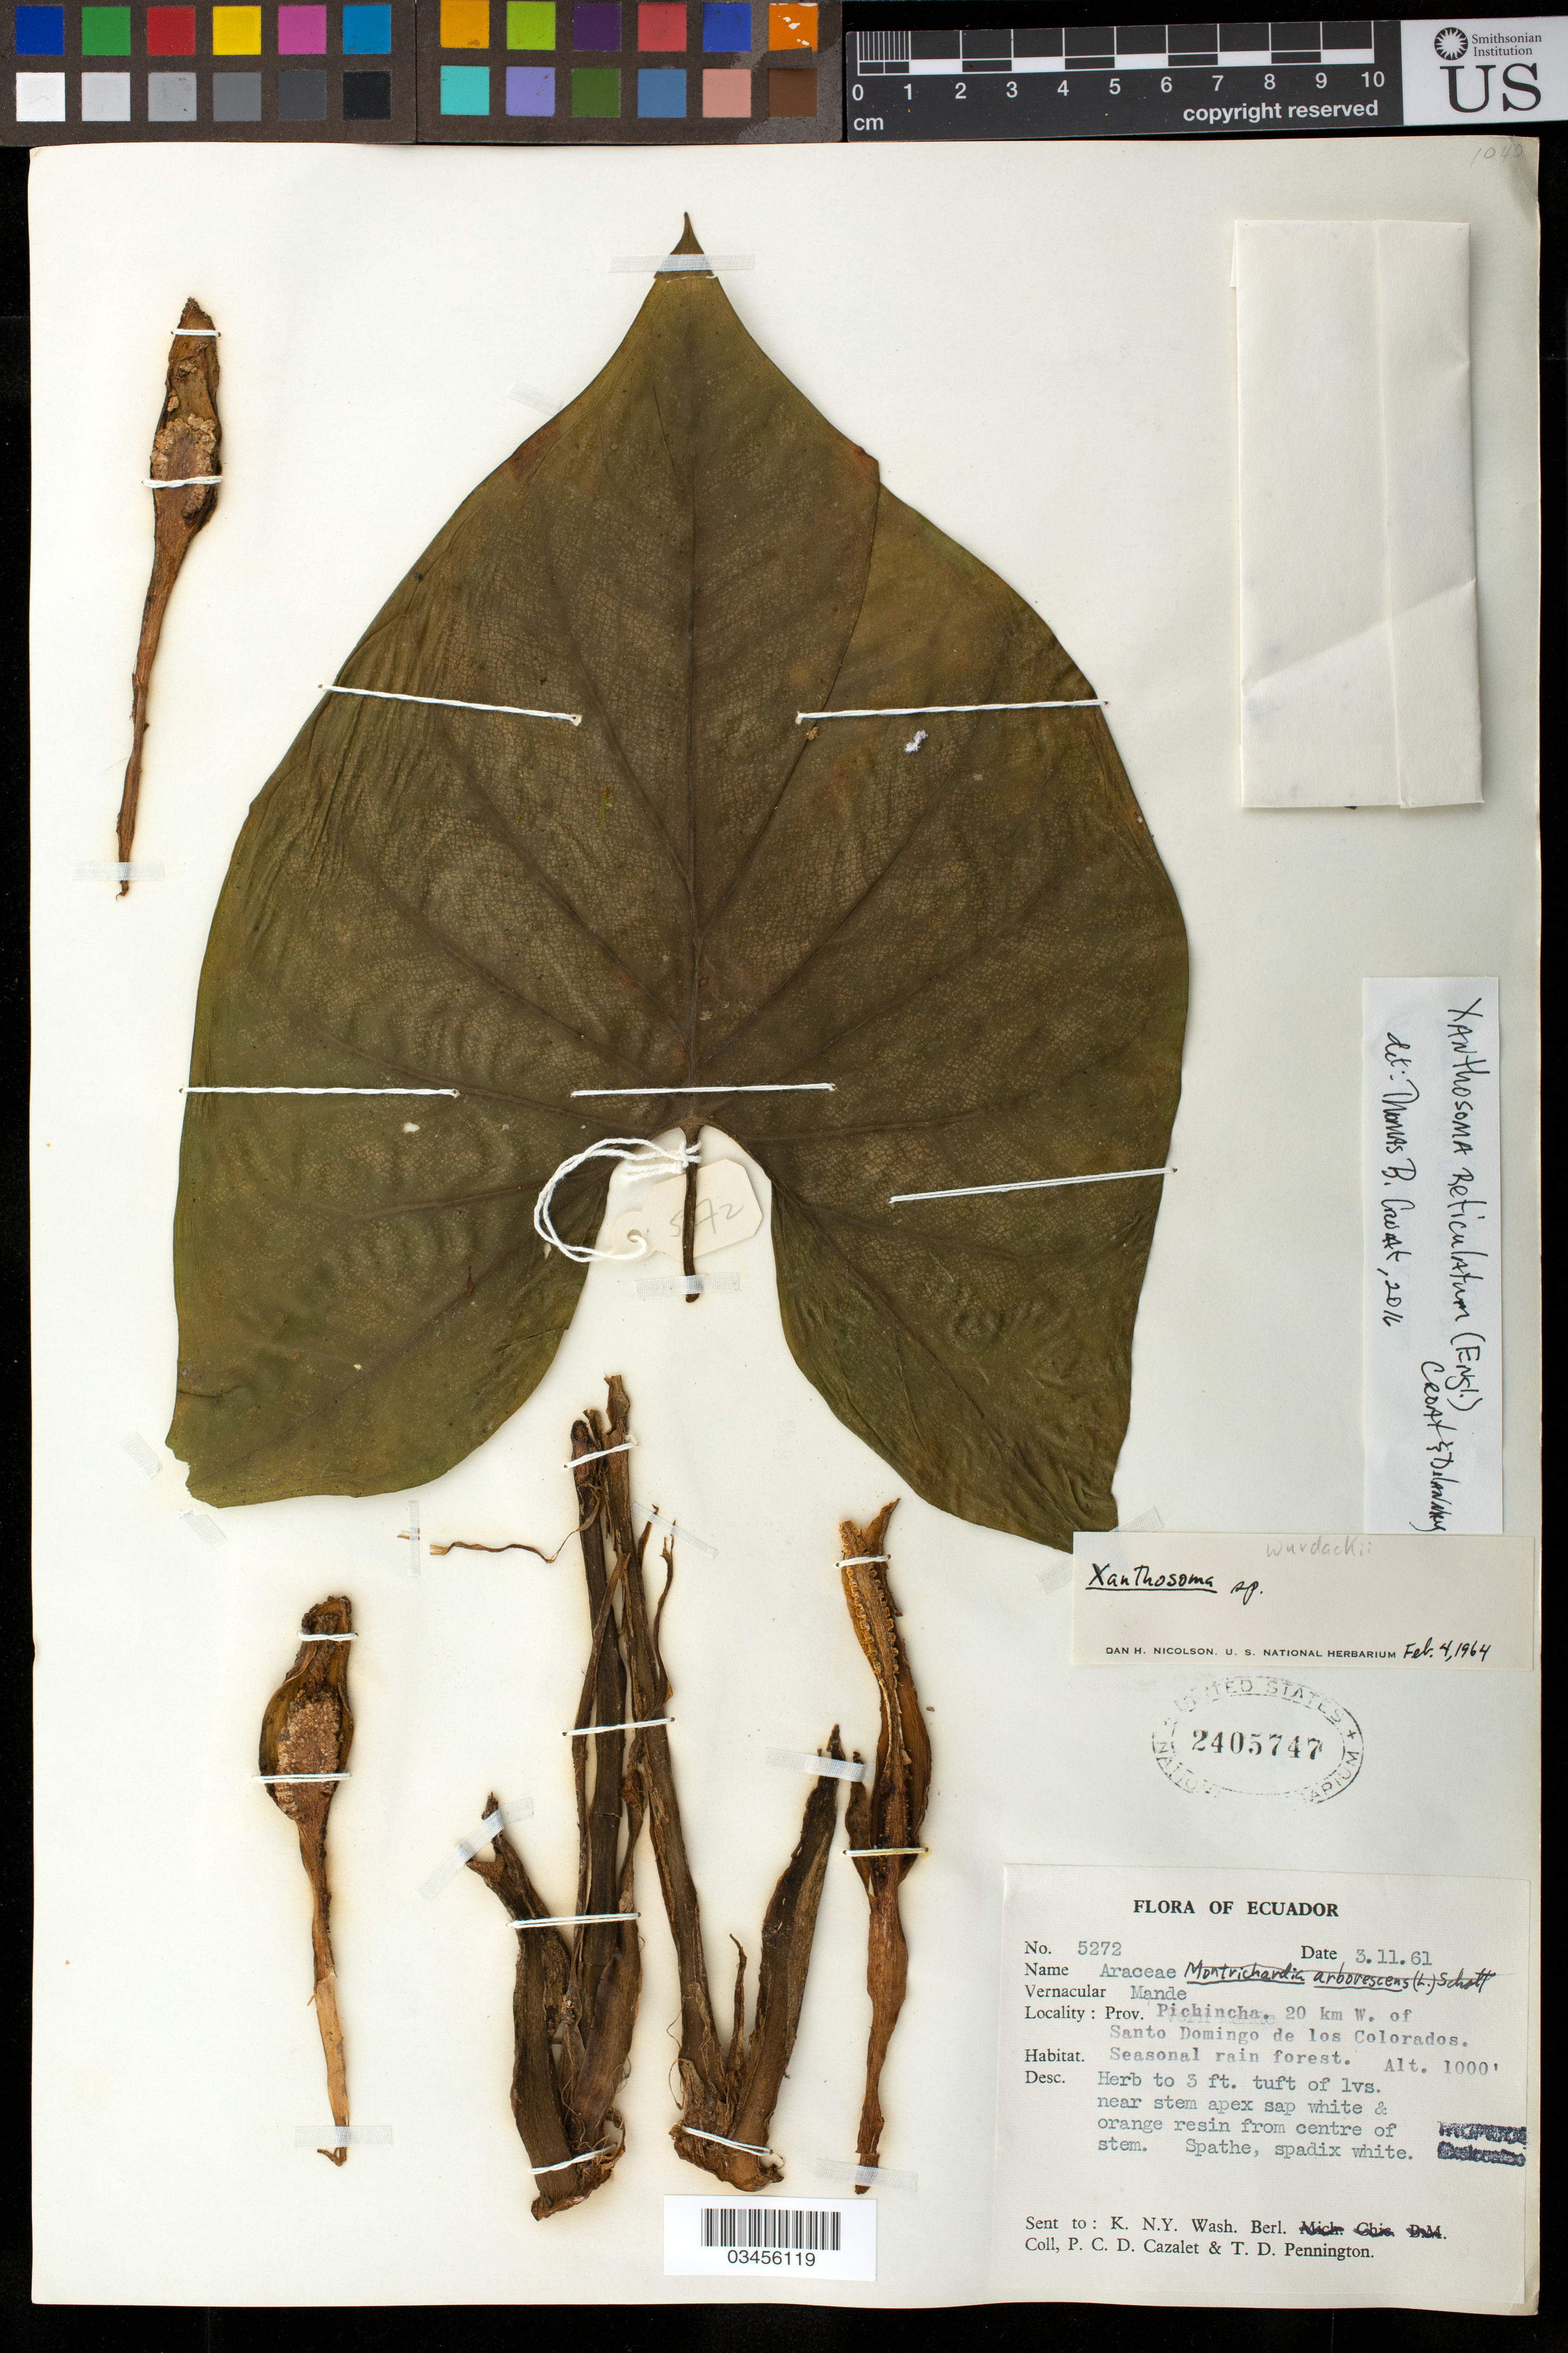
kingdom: Plantae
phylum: Tracheophyta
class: Liliopsida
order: Alismatales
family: Araceae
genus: Xanthosoma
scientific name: Xanthosoma reticulatum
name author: (Engl.) Croat & Delannay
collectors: P. Cazalet & T. D. Pennington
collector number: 5272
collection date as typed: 03 Nov 1961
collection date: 1961-11-03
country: Ecuador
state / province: Pichincha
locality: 20 km W of Santo Domingo de los Colorados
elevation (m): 305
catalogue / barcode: US 2405747